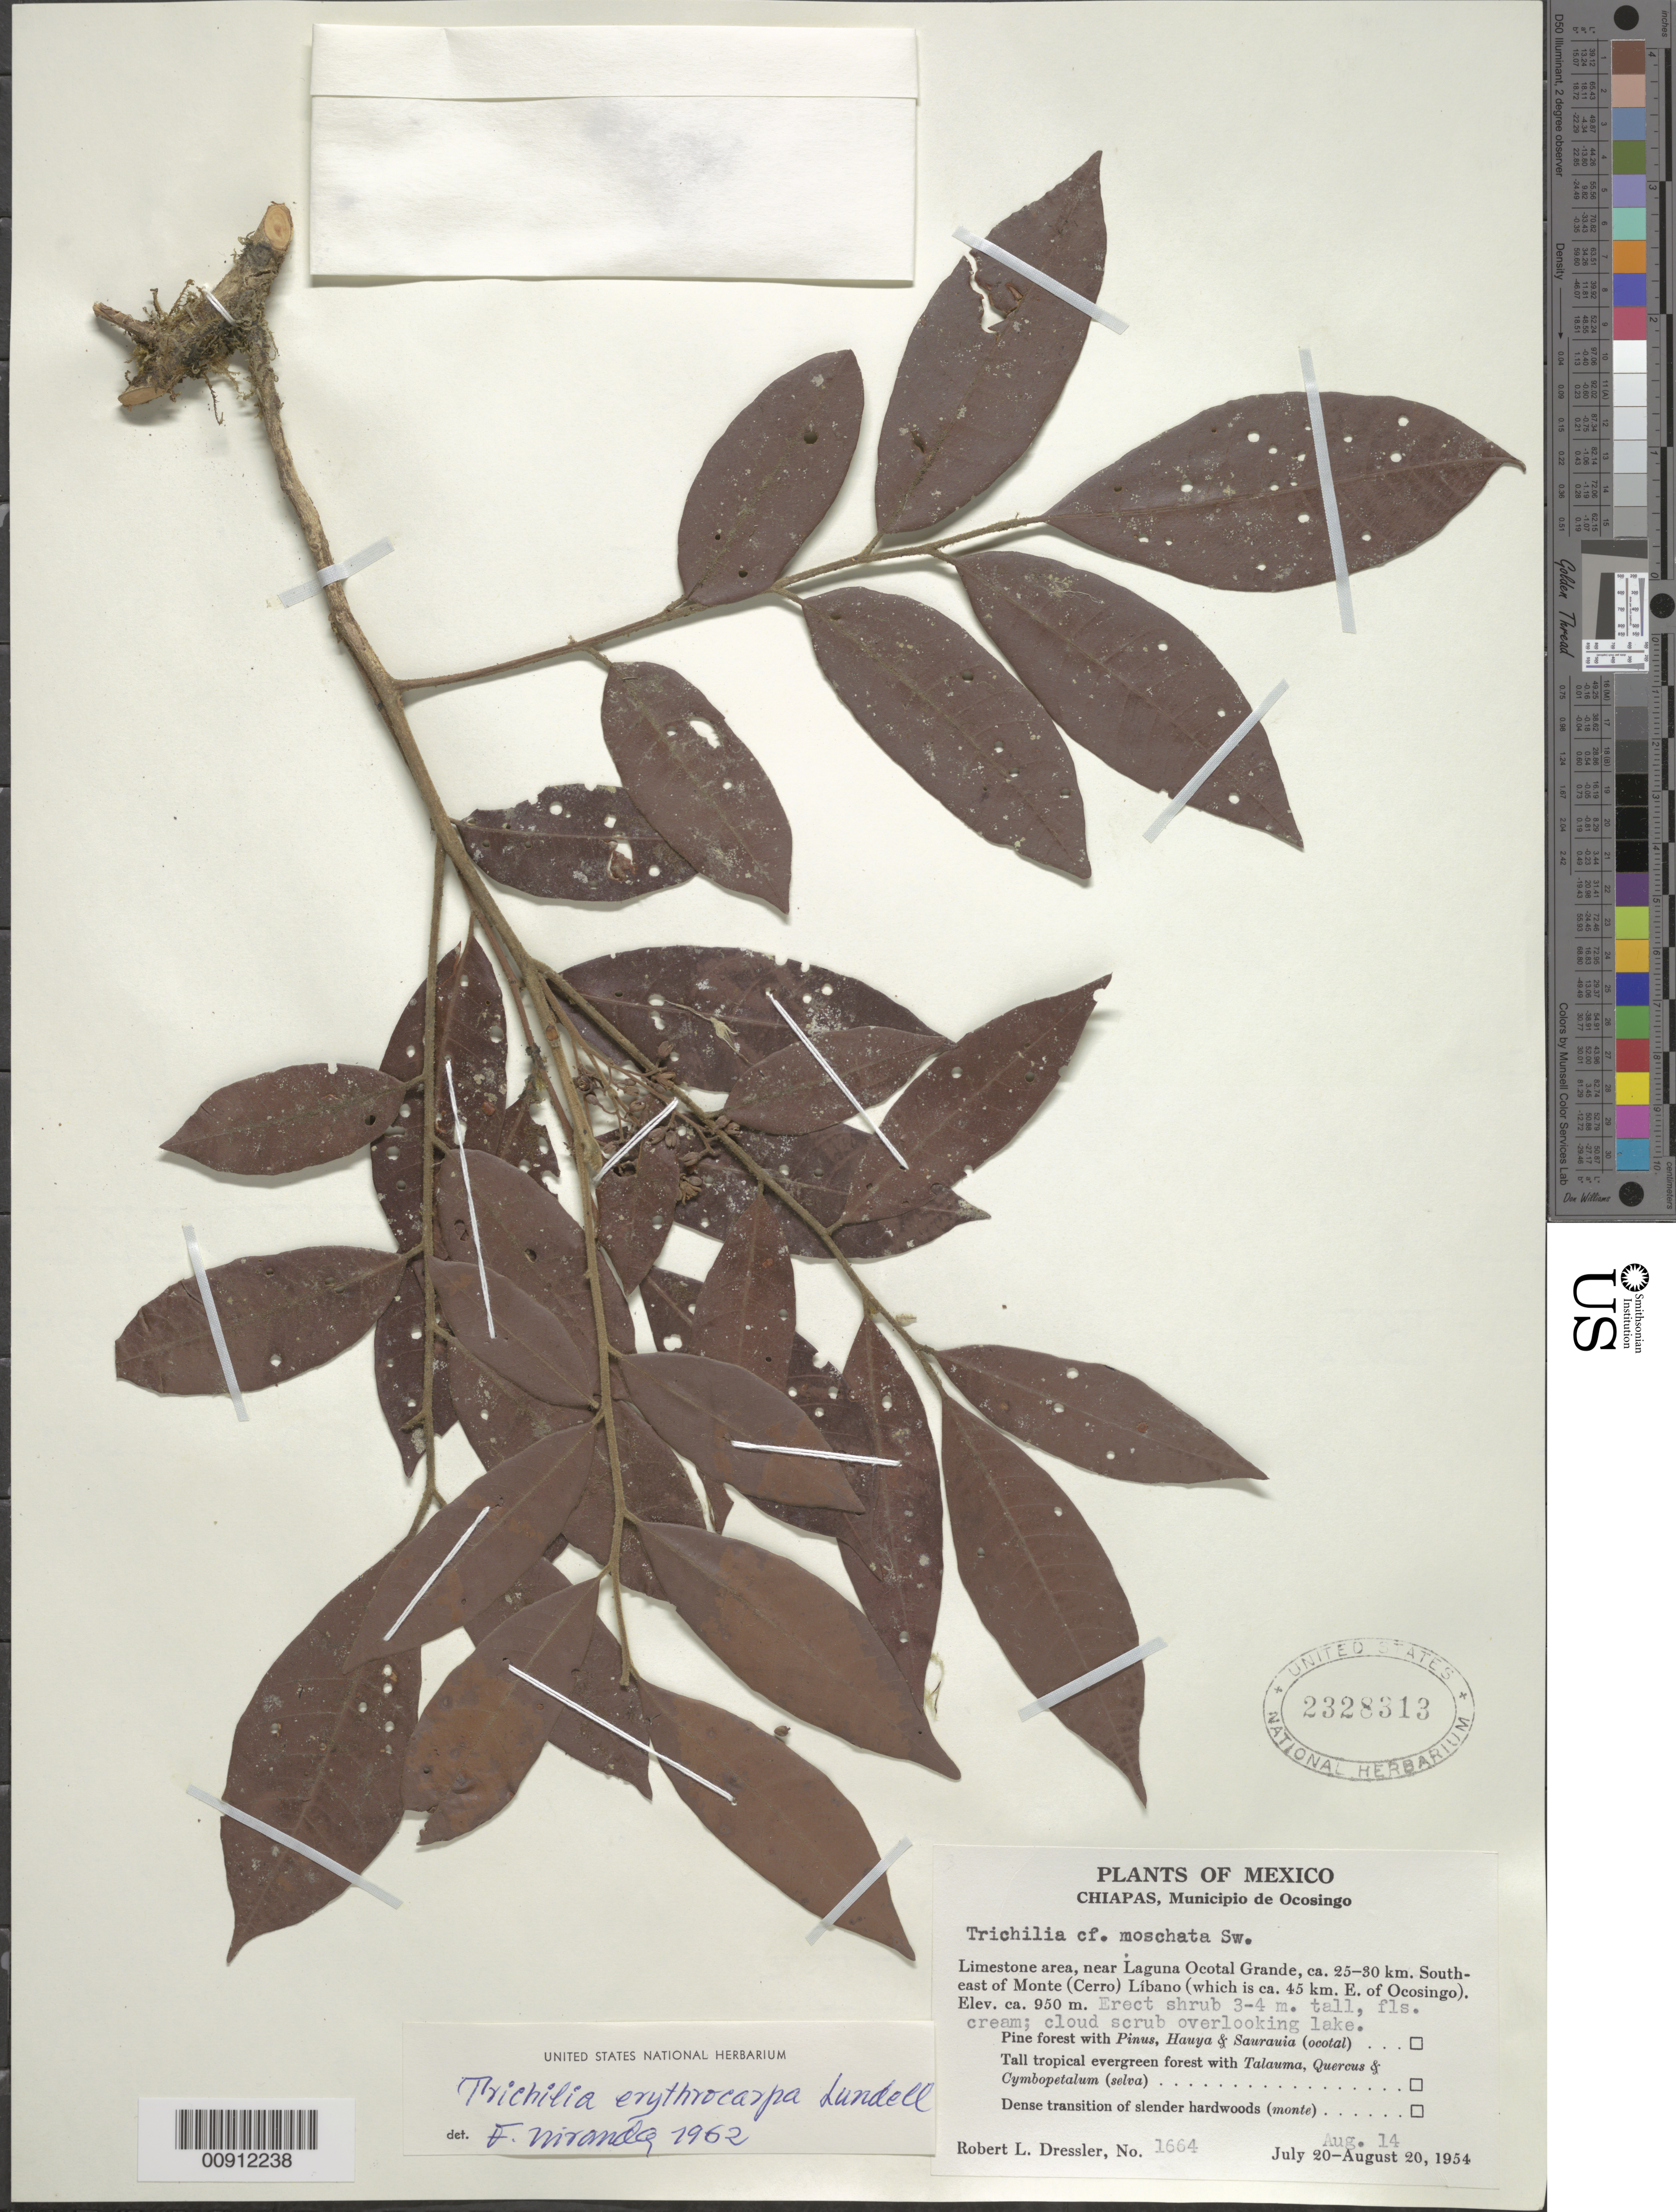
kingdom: Plantae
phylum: Tracheophyta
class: Magnoliopsida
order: Sapindales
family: Meliaceae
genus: Trichilia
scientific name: Trichilia erythrocarpa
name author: Lundell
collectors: R. Dressler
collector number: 1664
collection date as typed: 14 Aug 1954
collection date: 1954-08-14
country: Mexico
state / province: Chiapas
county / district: Ocosingo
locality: Limestone area, near Laguna Ocotal Grande, ca. 25-30 km. Southeast of Monte (Cerro) Líbano (which is ca. 45 km. E. of Ocosingo). Chiapas, Municipio de Ocosingo.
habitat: Cloud scrub overlooking lake.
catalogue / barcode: US 2328313